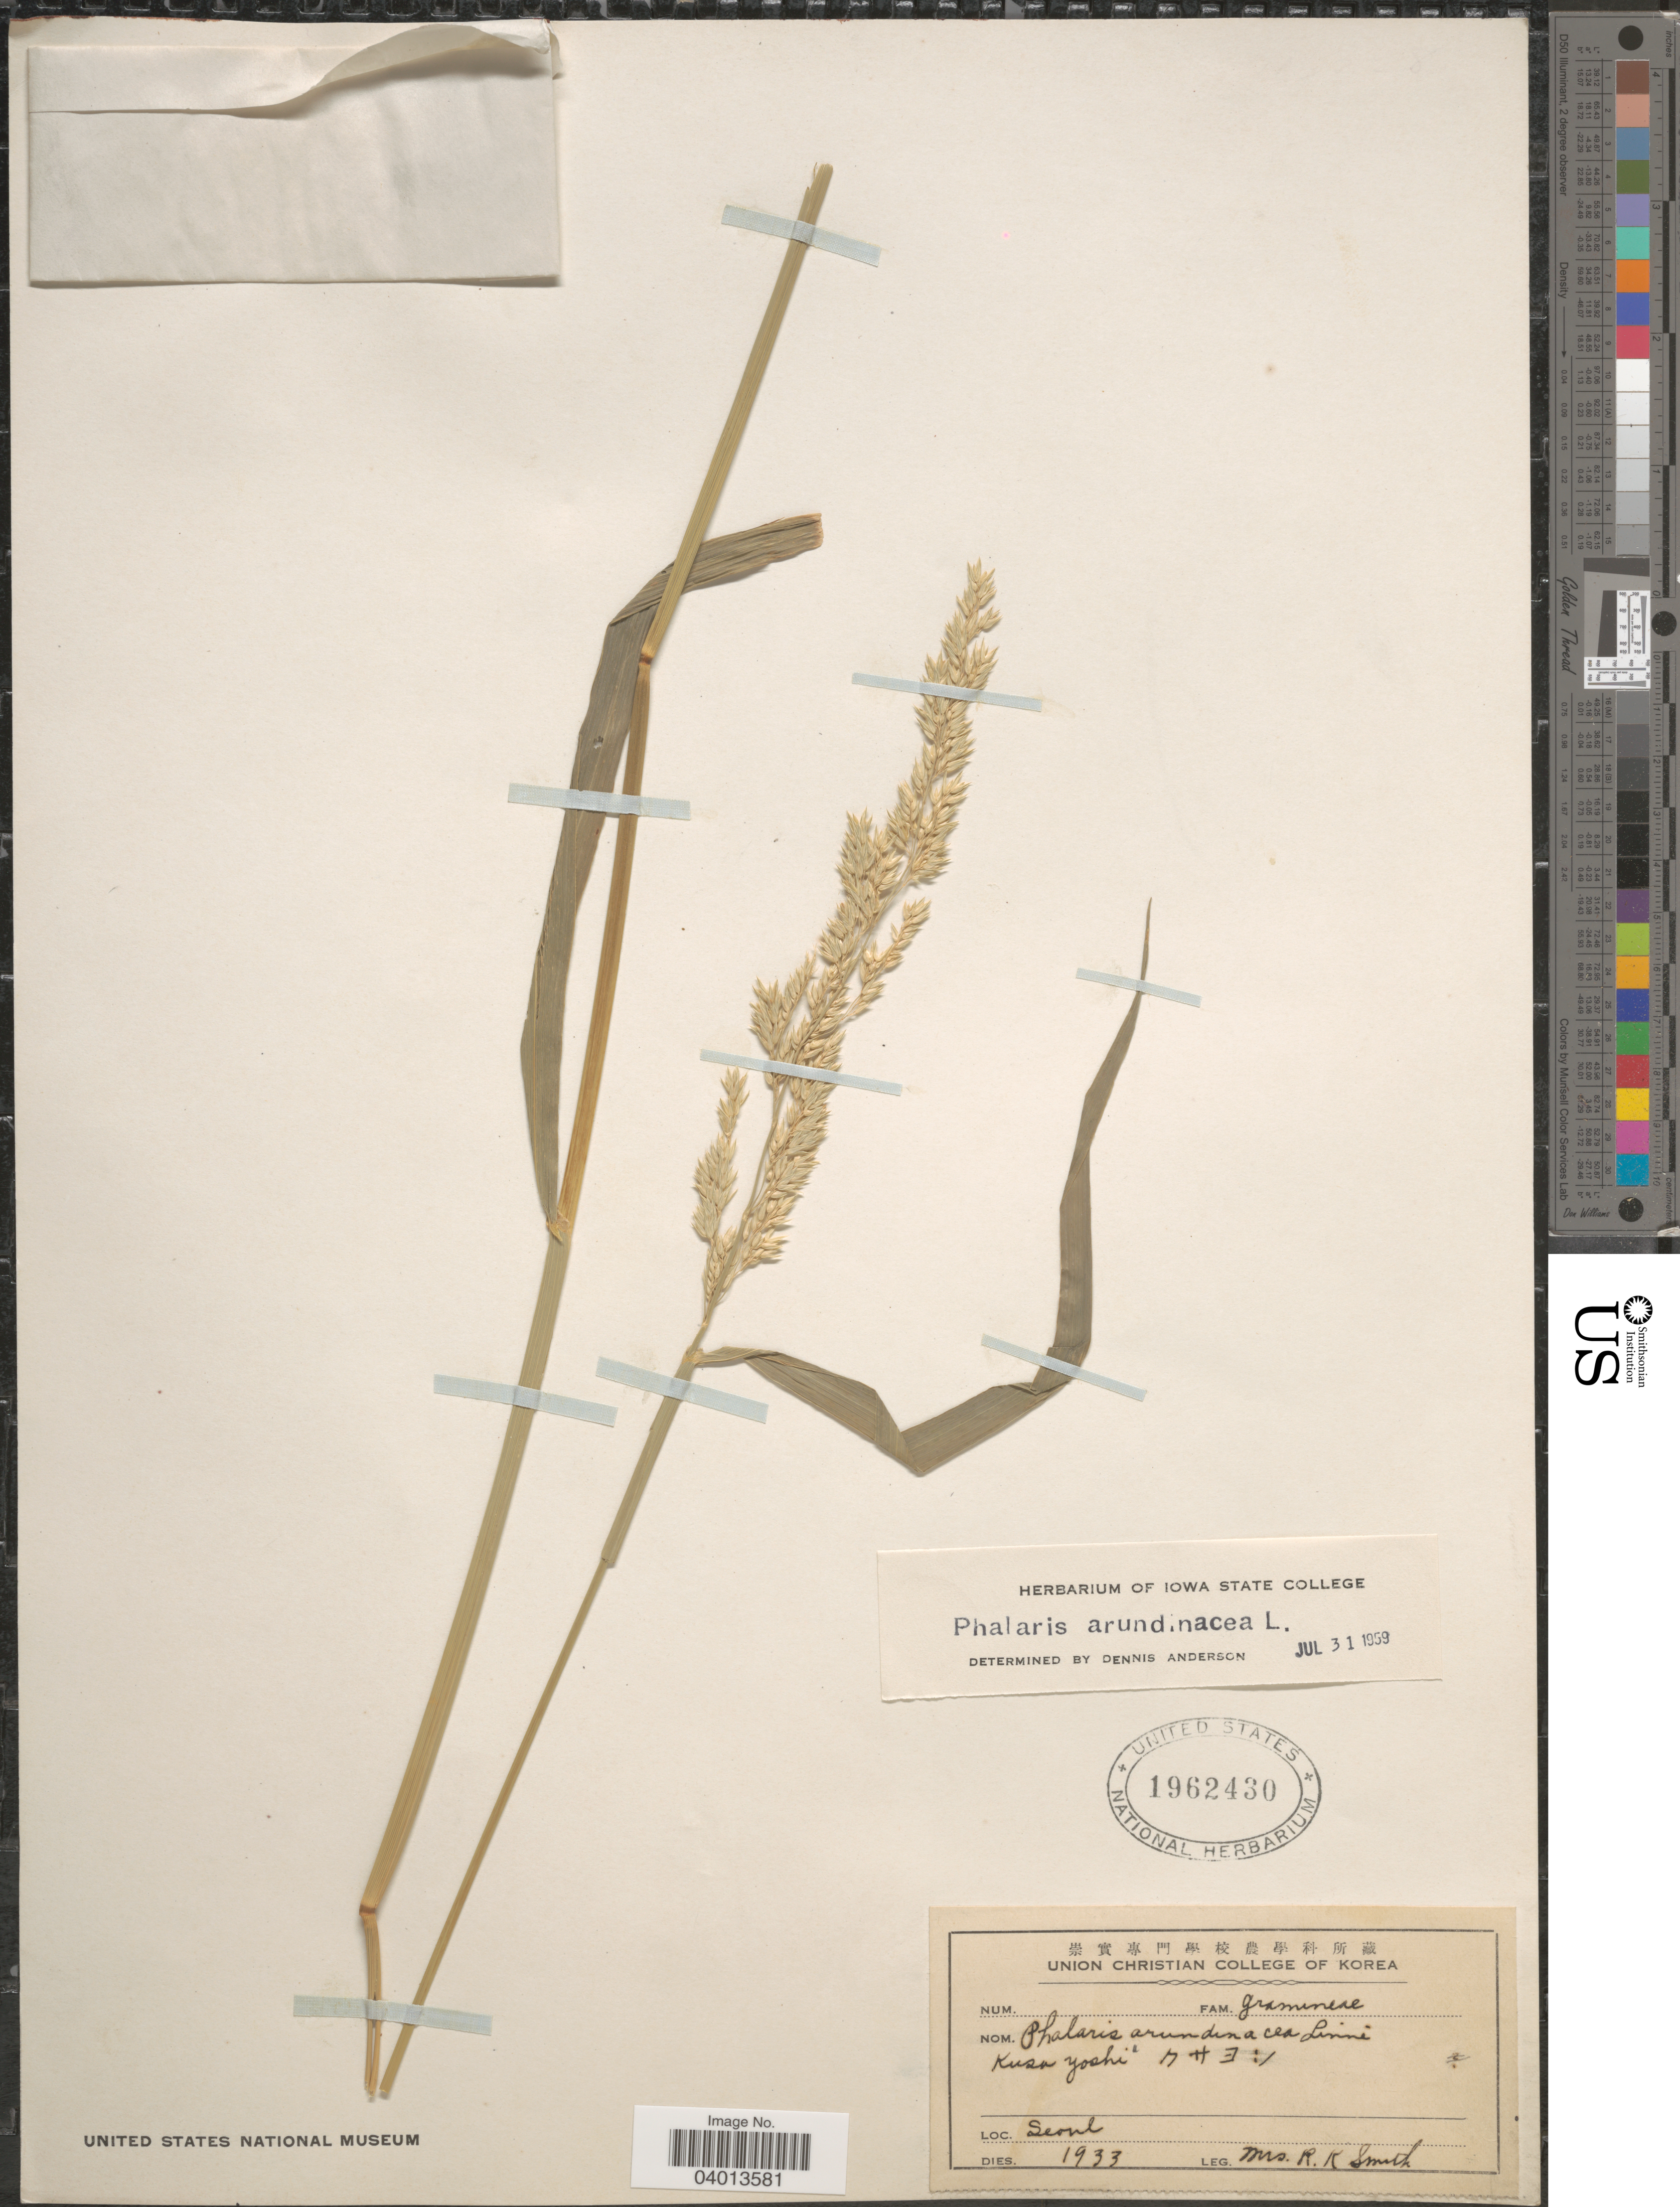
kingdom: Plantae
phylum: Tracheophyta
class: Liliopsida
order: Poales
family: Poaceae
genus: Phalaris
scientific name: Phalaris arundinacea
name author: L.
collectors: R. Smith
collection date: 1933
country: South Korea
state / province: Seoul Special City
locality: Seoul.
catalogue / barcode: US 1962430